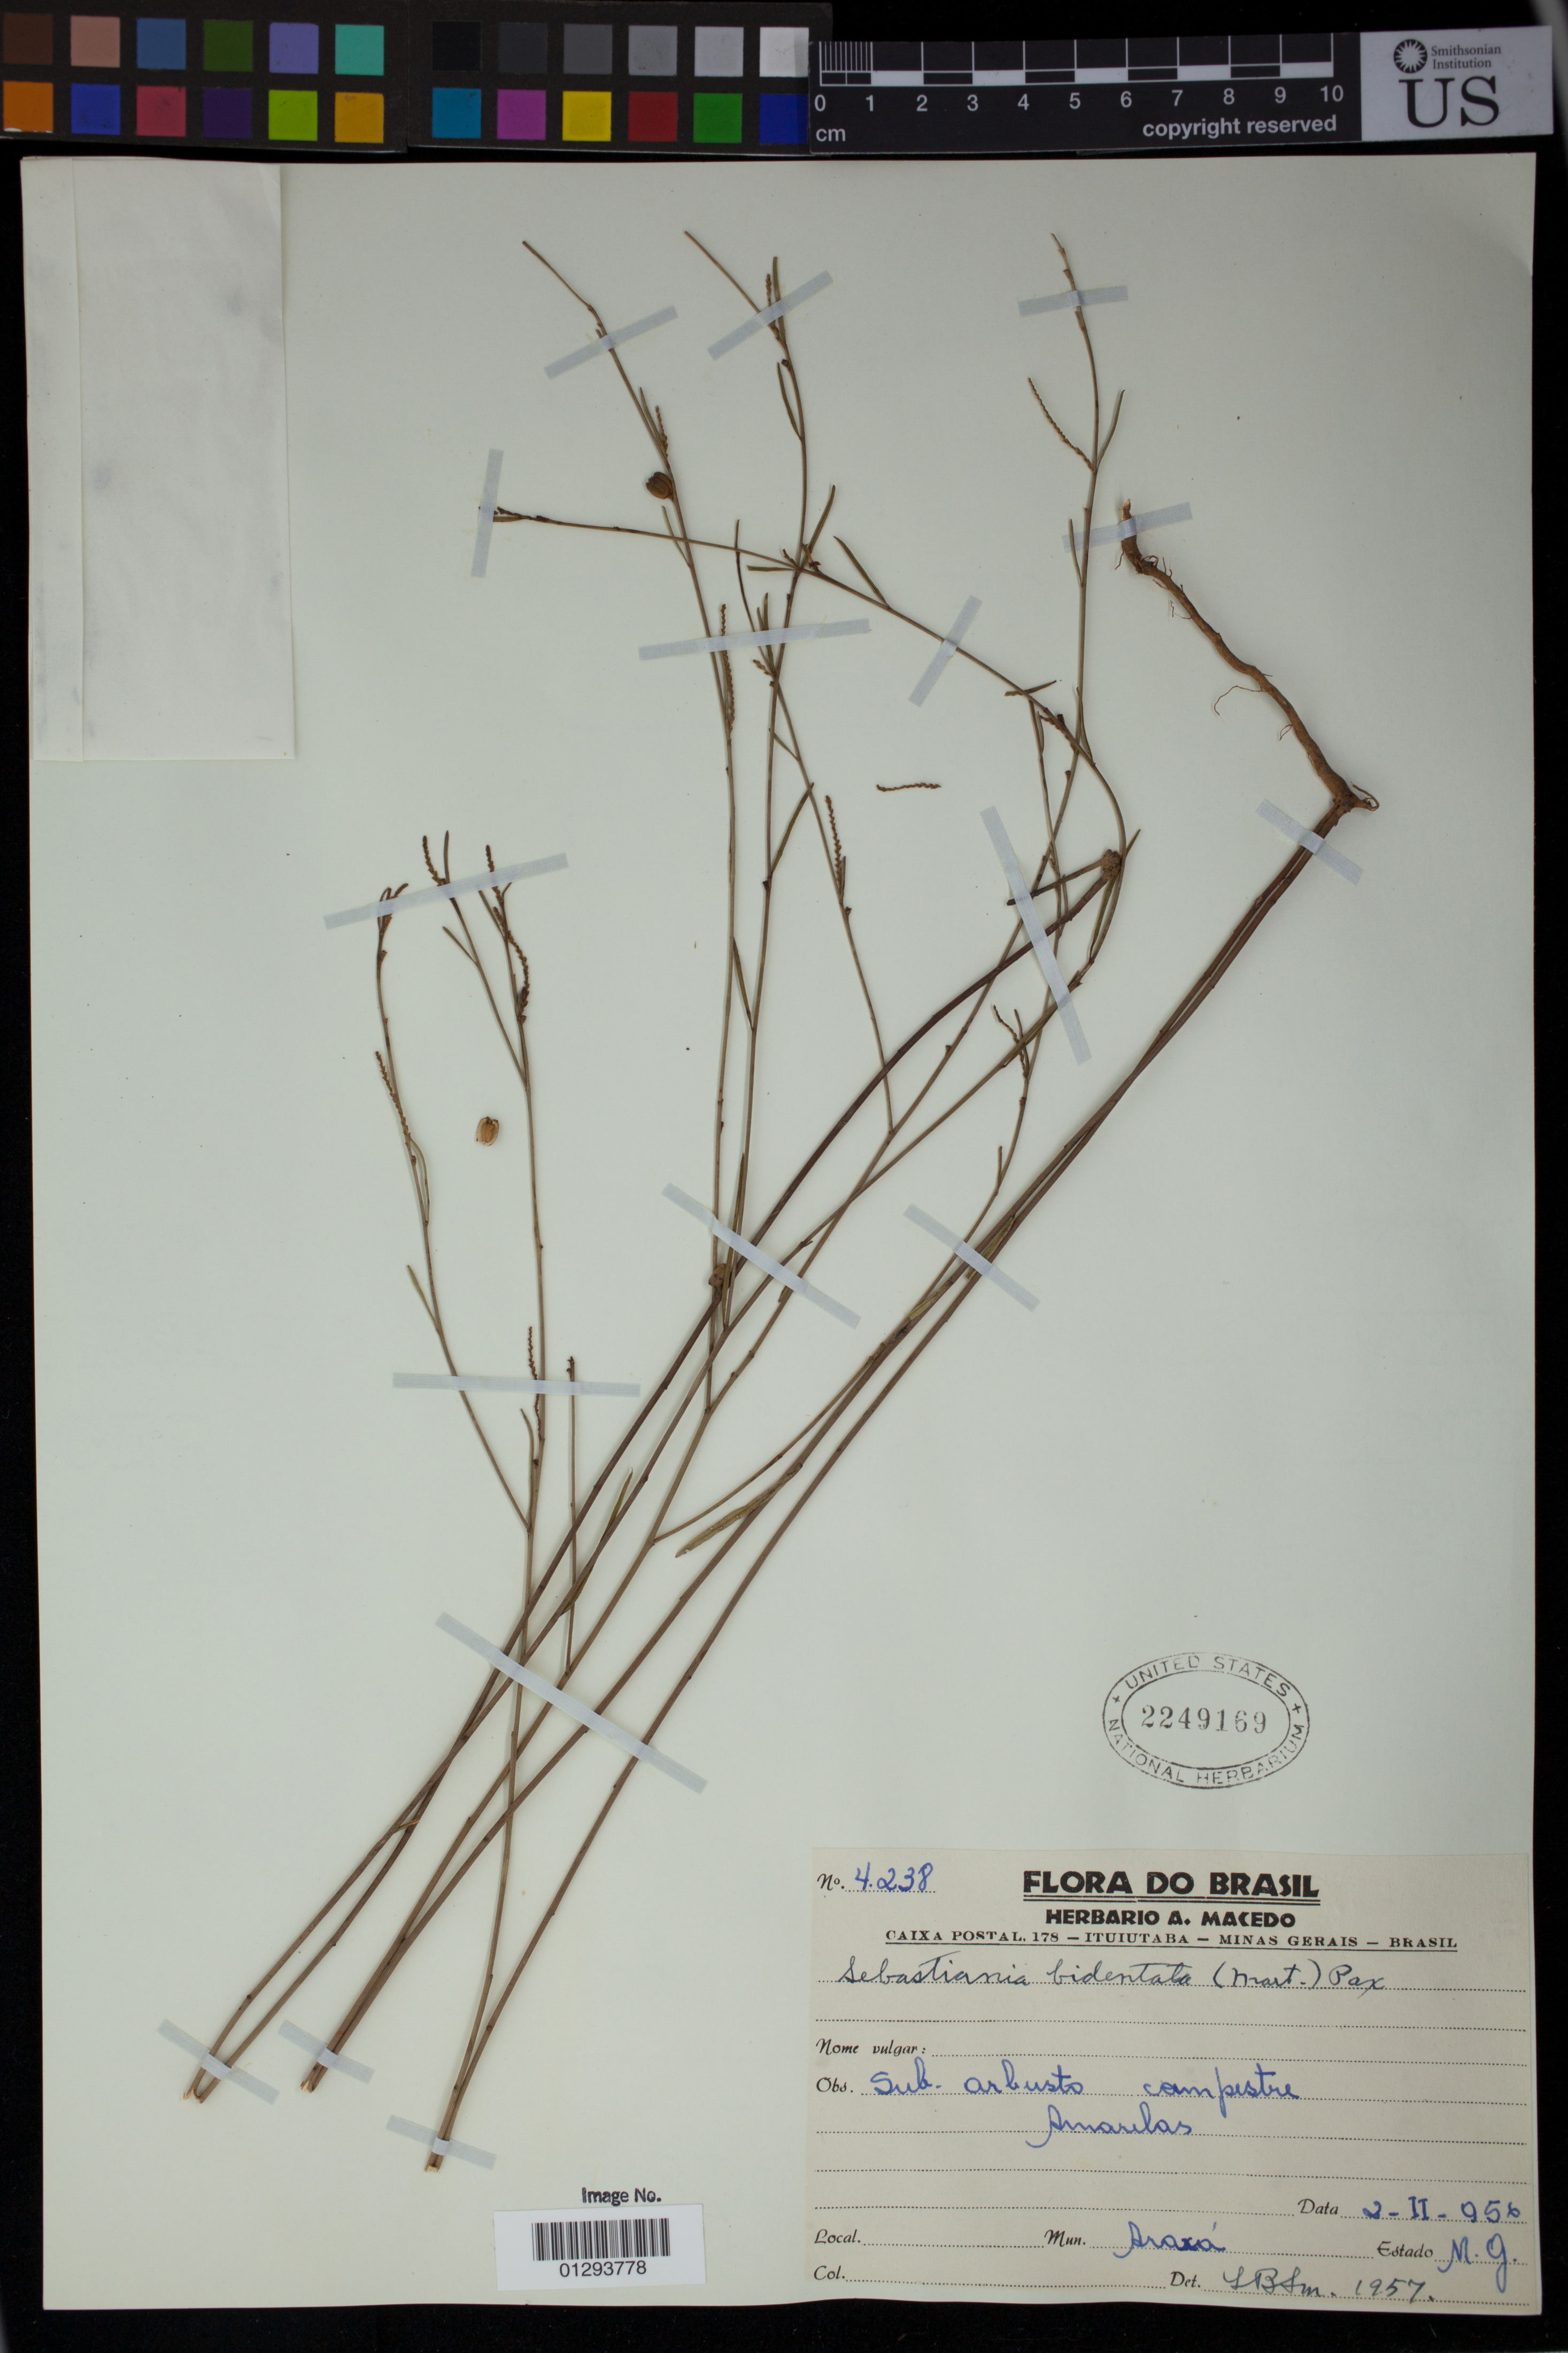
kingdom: Plantae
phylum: Tracheophyta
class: Magnoliopsida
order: Malpighiales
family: Euphorbiaceae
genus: Sebastiania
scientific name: Sebastiania bidentata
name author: (Mart. & Zucc.) Pax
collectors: A. Macedo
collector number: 4238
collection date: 1956-02-02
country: Brazil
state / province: Minas Gerais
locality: Mun. Araxa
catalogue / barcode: US 2249169